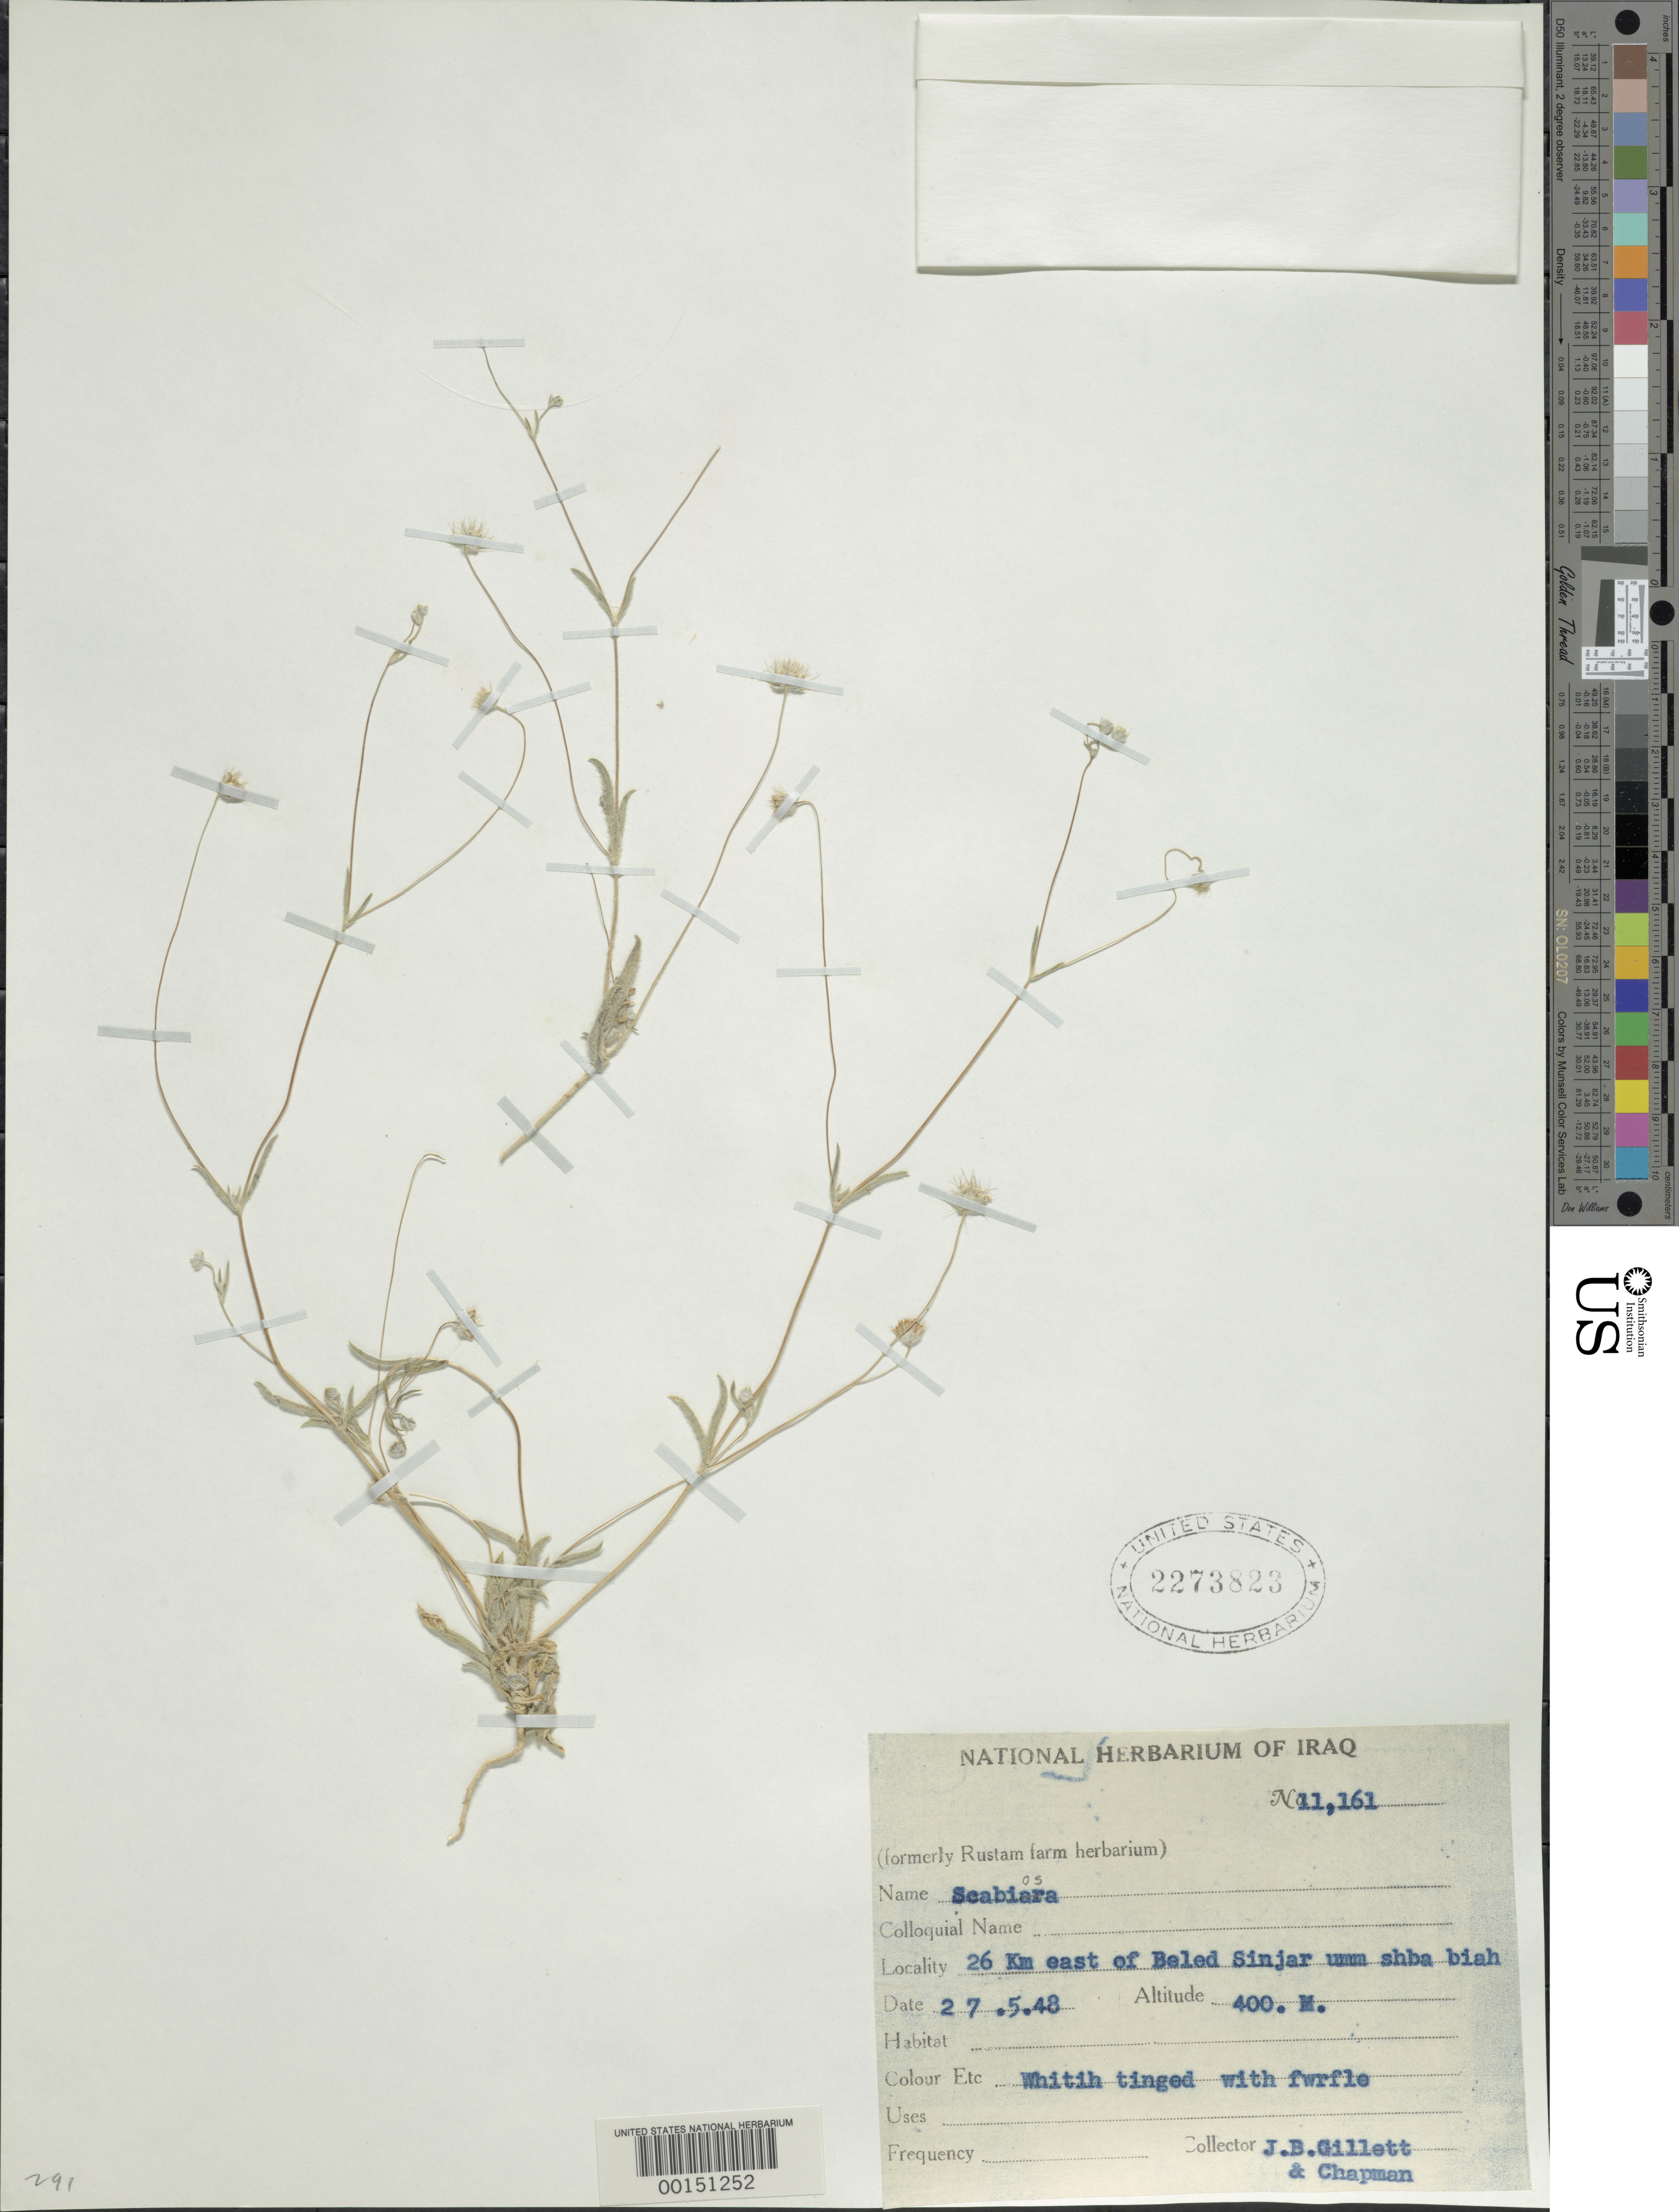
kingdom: Plantae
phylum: Tracheophyta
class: Magnoliopsida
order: Dipsacales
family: Caprifoliaceae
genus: Scabiosa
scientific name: Scabiosa sp.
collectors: J. B. Gillett & A. Chapman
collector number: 11161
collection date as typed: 02 Jul 1948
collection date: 1948-07-02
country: Iraq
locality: E of Beled Sinjar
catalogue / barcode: US 2273828